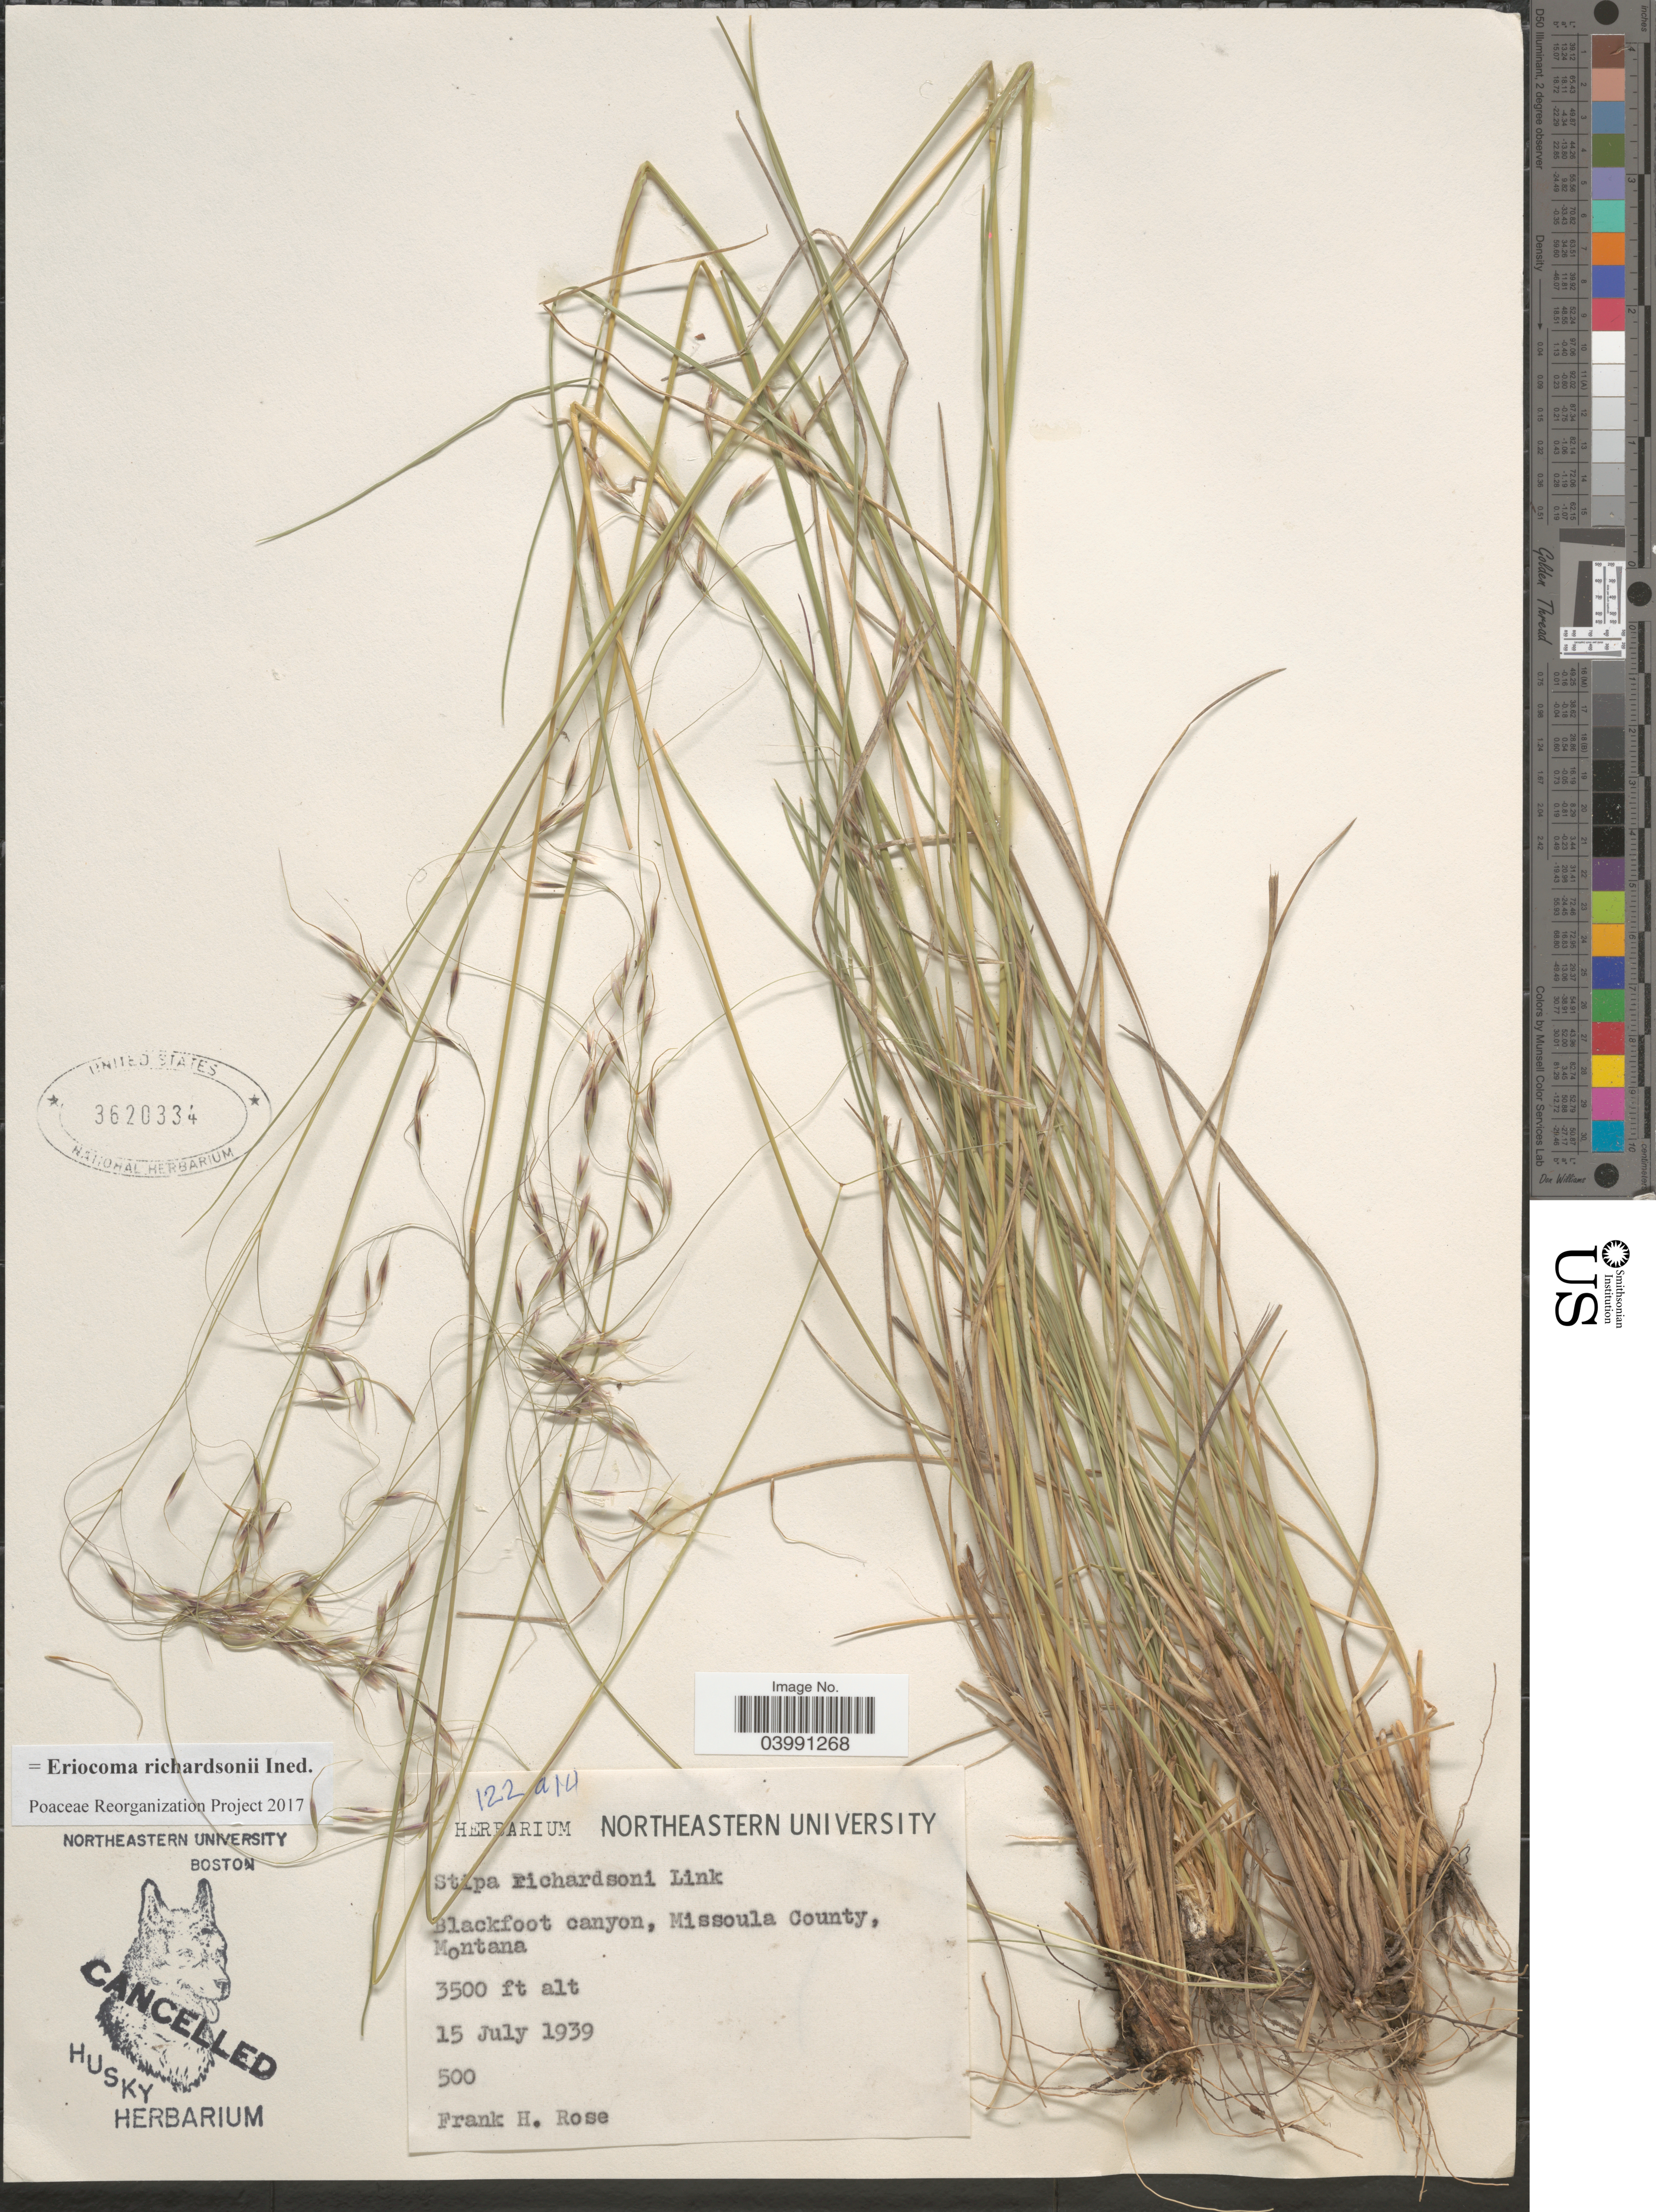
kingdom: Plantae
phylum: Tracheophyta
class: Liliopsida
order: Poales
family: Poaceae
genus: Eriocoma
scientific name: Eriocoma richardsonii ined.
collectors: F. H. Rose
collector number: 500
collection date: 1939-07-15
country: United States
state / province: Montana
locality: Blackfoot canyon, Missoula County.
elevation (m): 1067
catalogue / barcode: US 3620334